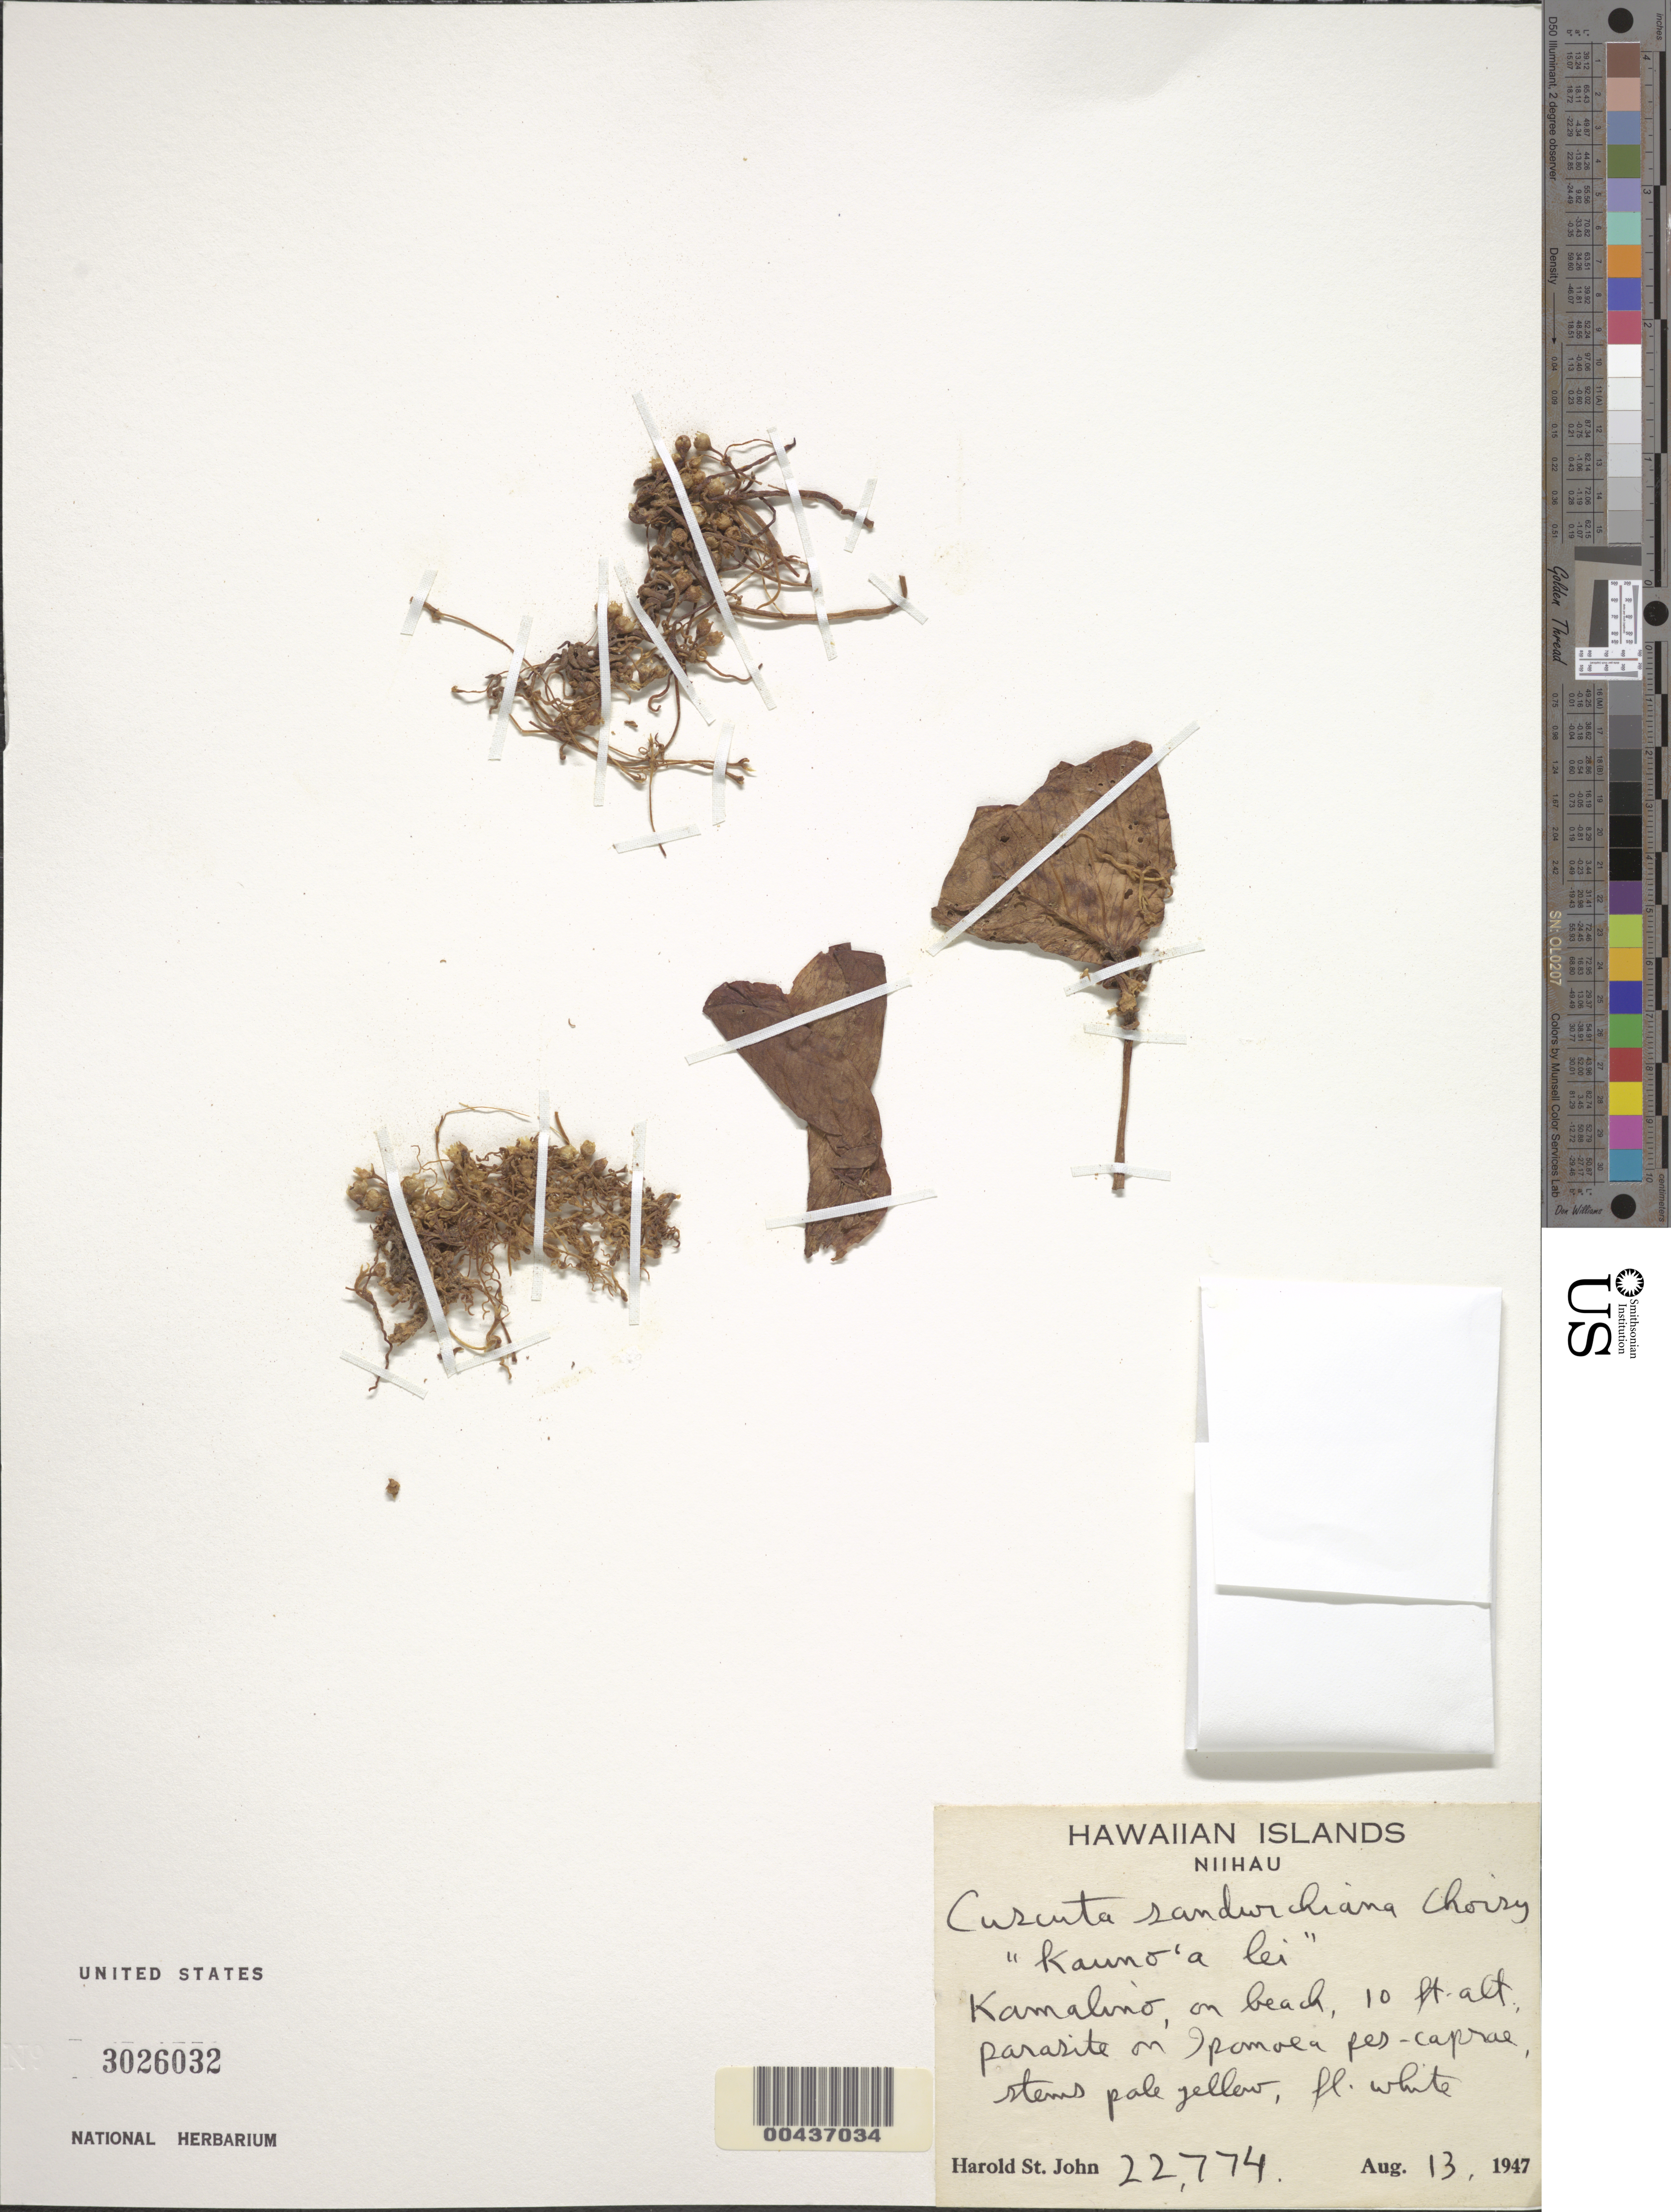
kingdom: Plantae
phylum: Tracheophyta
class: Magnoliopsida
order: Solanales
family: Convolvulaceae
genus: Cuscuta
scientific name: Cuscuta sandwichiana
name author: Choisy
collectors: H. St. John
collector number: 22774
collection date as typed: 13 Aug 1947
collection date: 1947-08-13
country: United States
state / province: Hawaii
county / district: Kauai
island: Ni'ihau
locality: Kauno'a lei, Kamalino, on beach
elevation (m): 3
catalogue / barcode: US 3026032